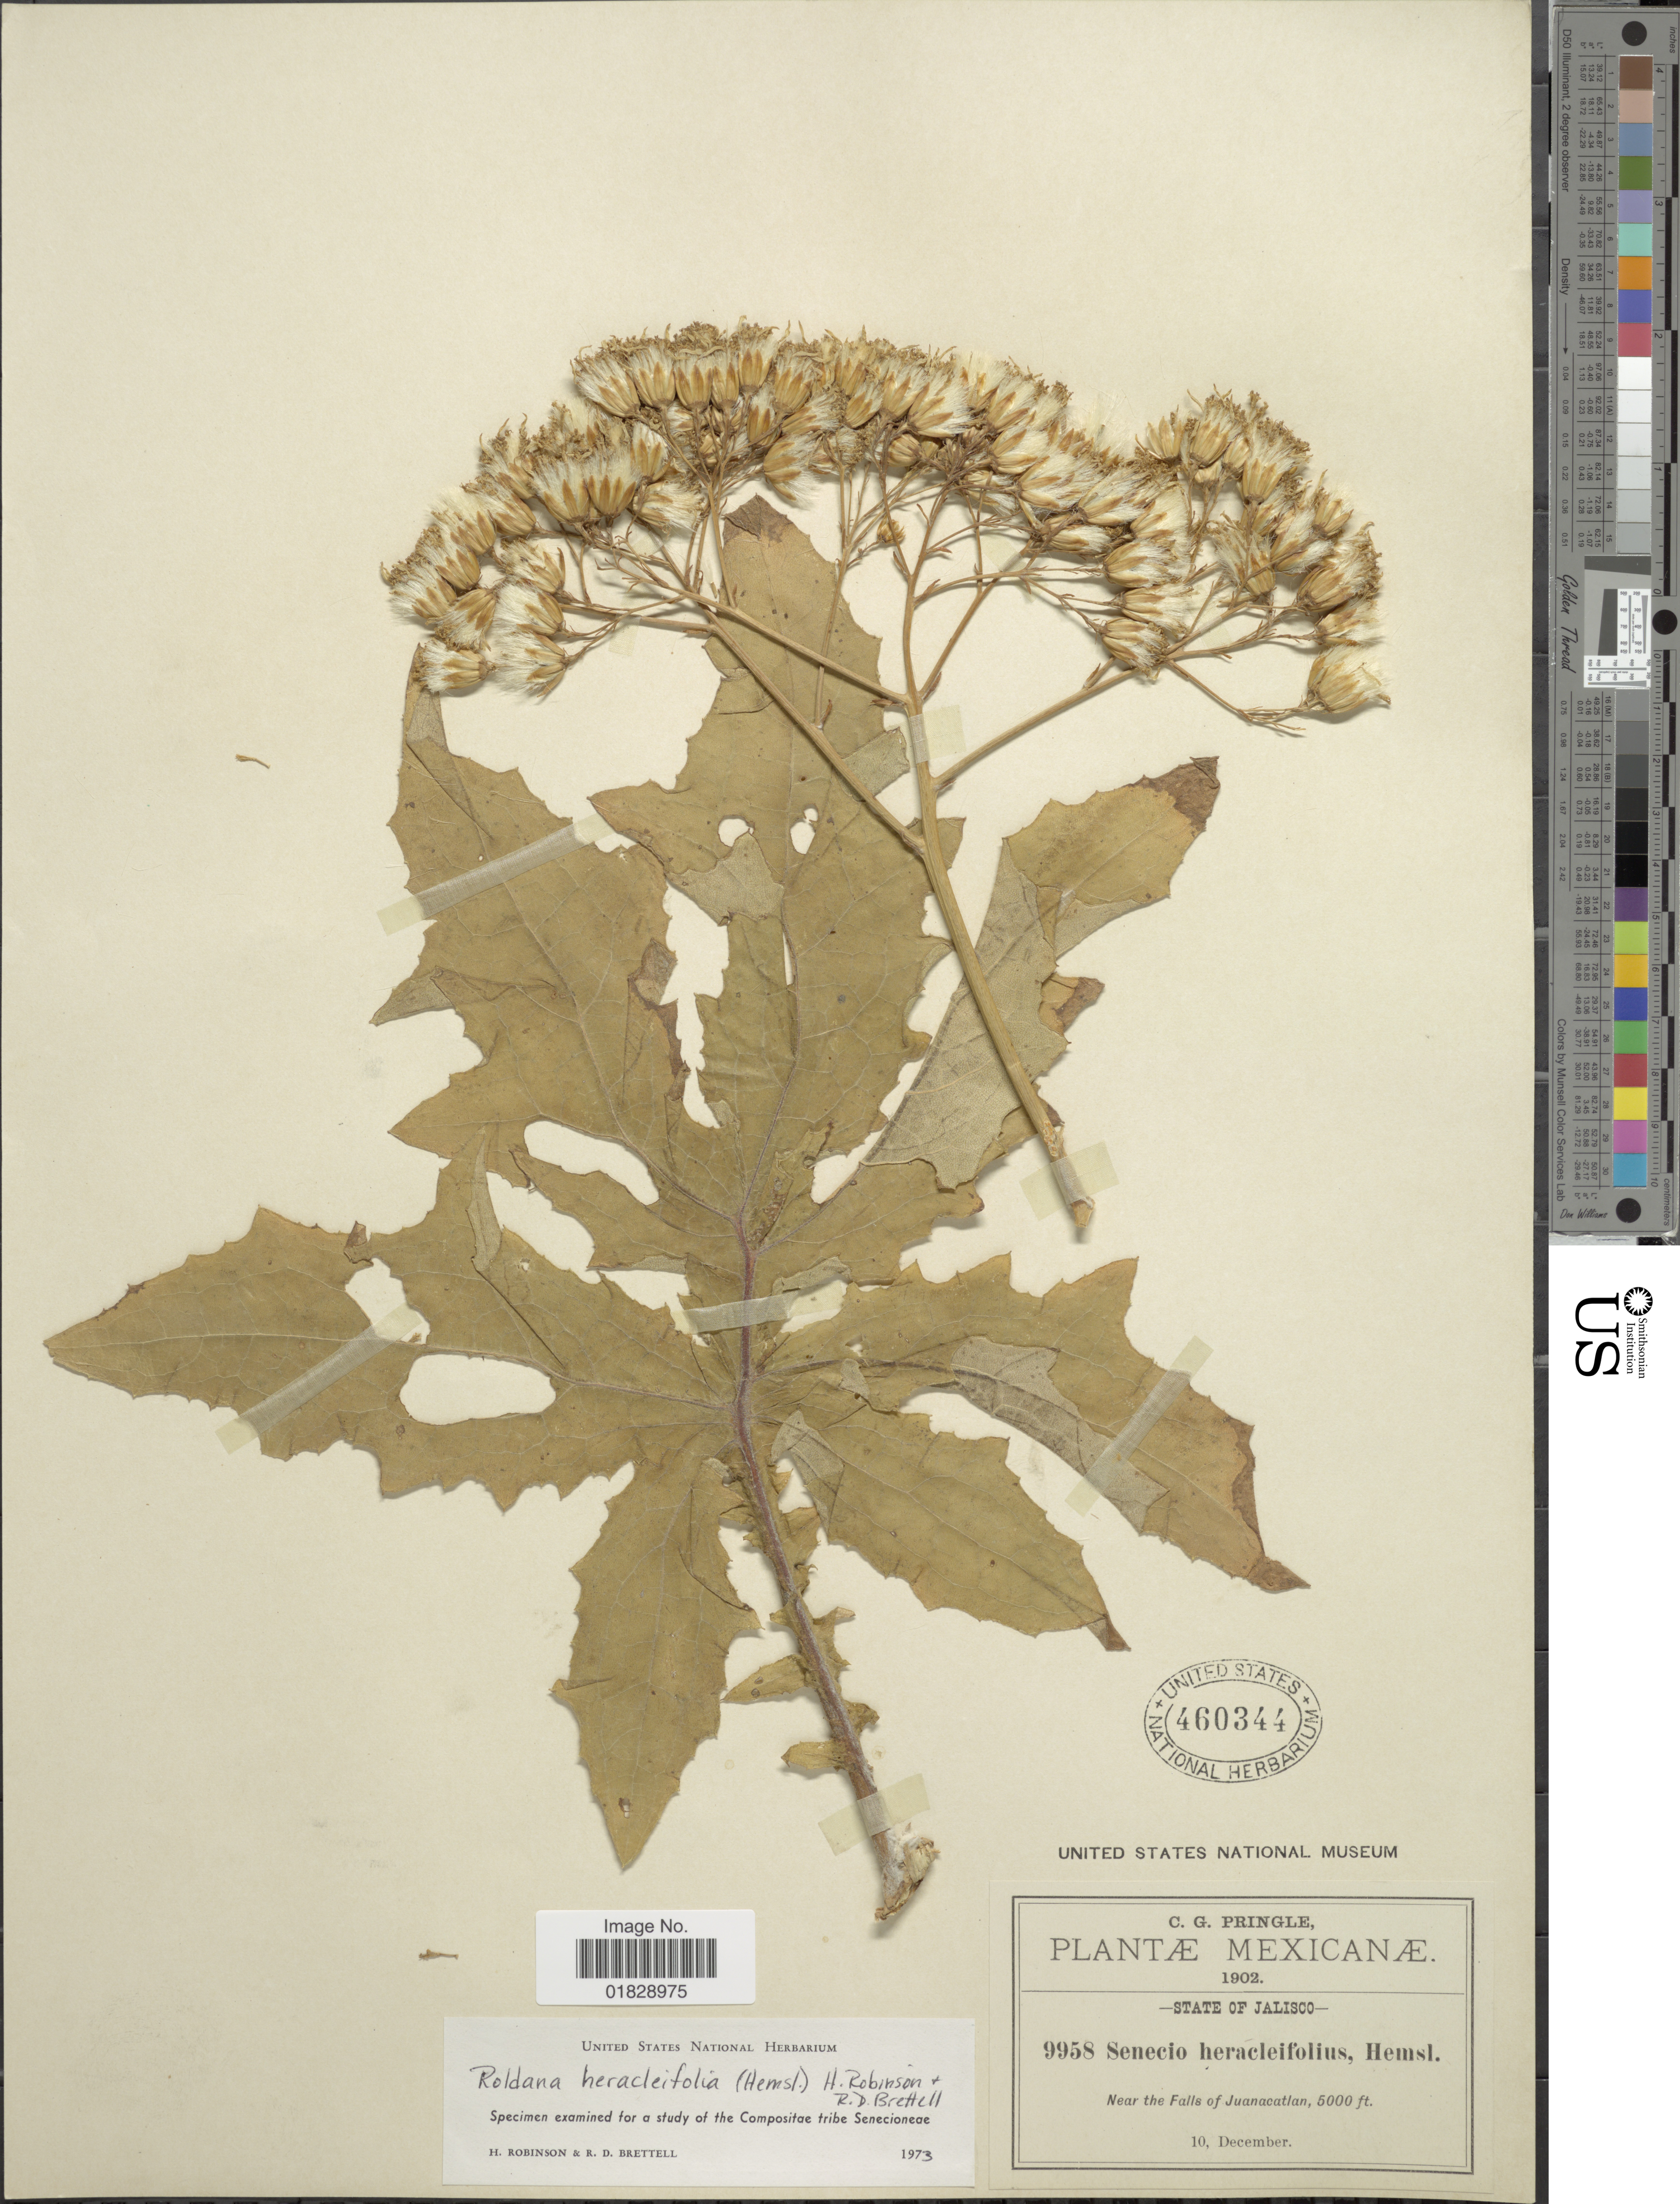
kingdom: Plantae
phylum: Tracheophyta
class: Magnoliopsida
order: Asterales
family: Asteraceae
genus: Roldana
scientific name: Roldana heracleifolia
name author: (Hemsl.) H. Rob. & Brettell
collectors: C. G. Pringle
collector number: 9958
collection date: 1902-12-10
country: Mexico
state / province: Jalisco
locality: State of Jalisco. Near the Falls of Juanacatlan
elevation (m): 1524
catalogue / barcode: US 460344